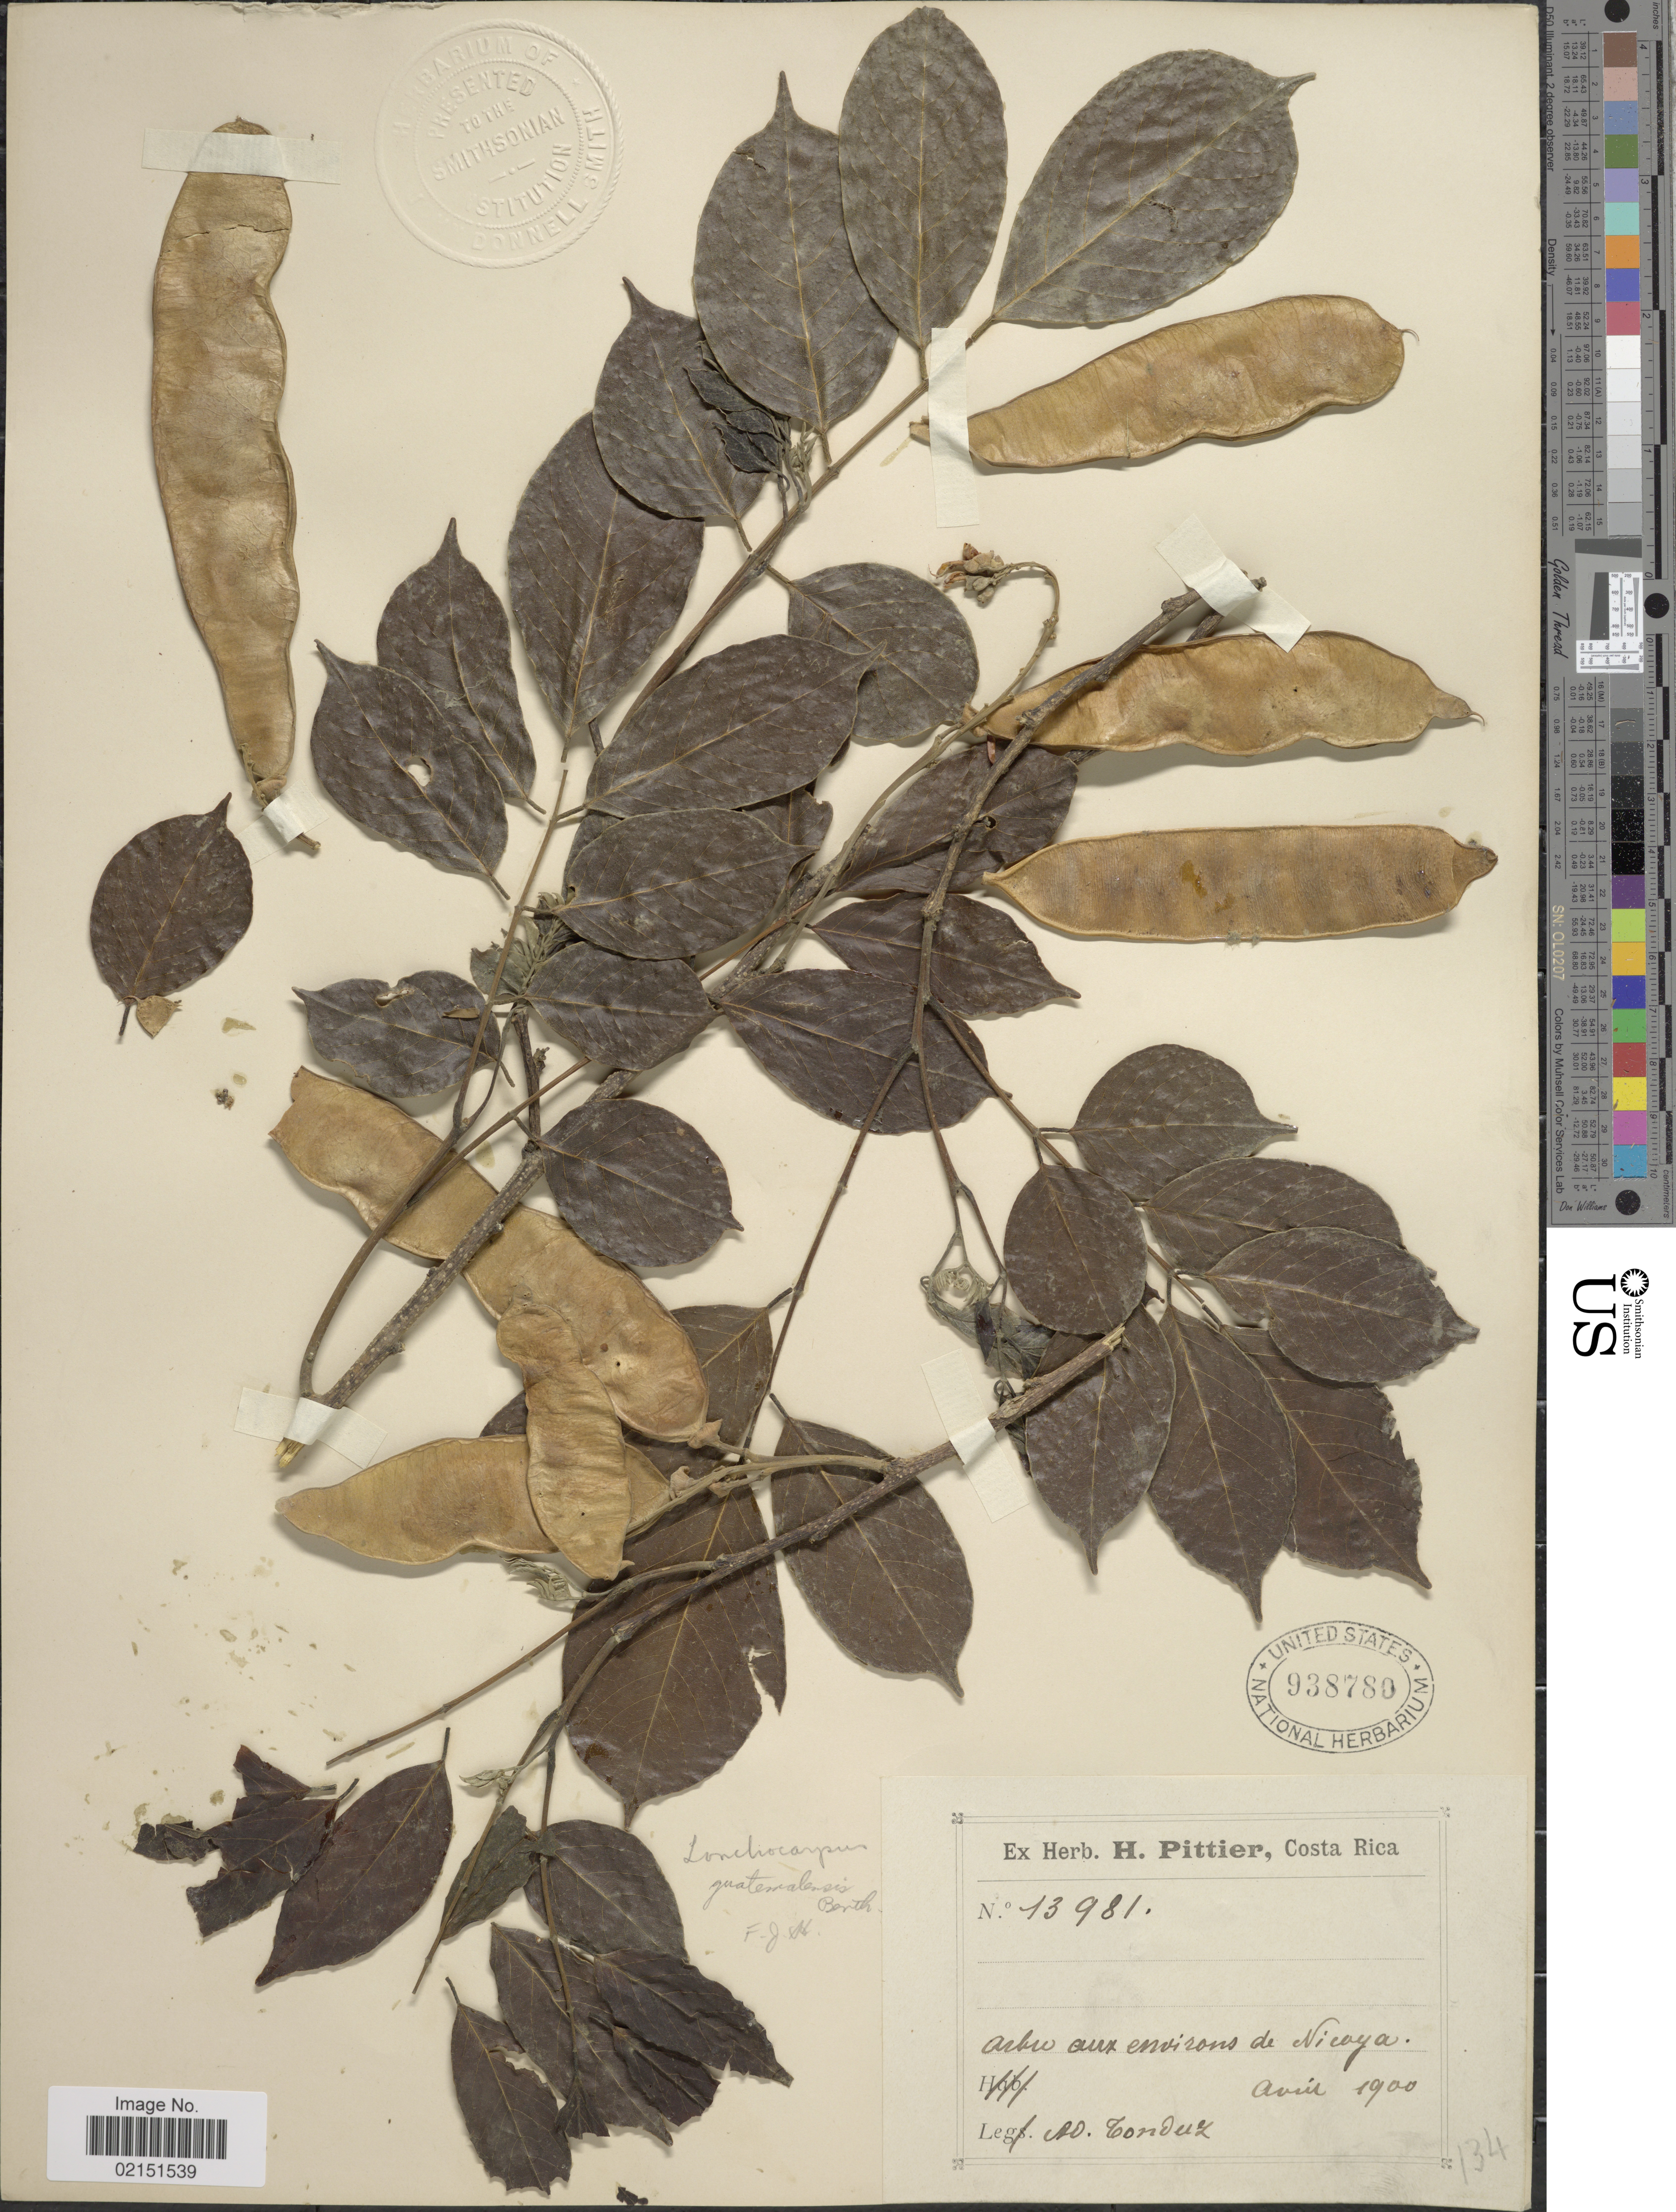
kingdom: Plantae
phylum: Tracheophyta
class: Magnoliopsida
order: Fabales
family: Fabaceae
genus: Lonchocarpus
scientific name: Lonchocarpus guatemalensis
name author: Benth.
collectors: A. Tonduz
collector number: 13981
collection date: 1900-04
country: Costa Rica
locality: Arbre aux environs de Nicoya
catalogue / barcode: US 938780